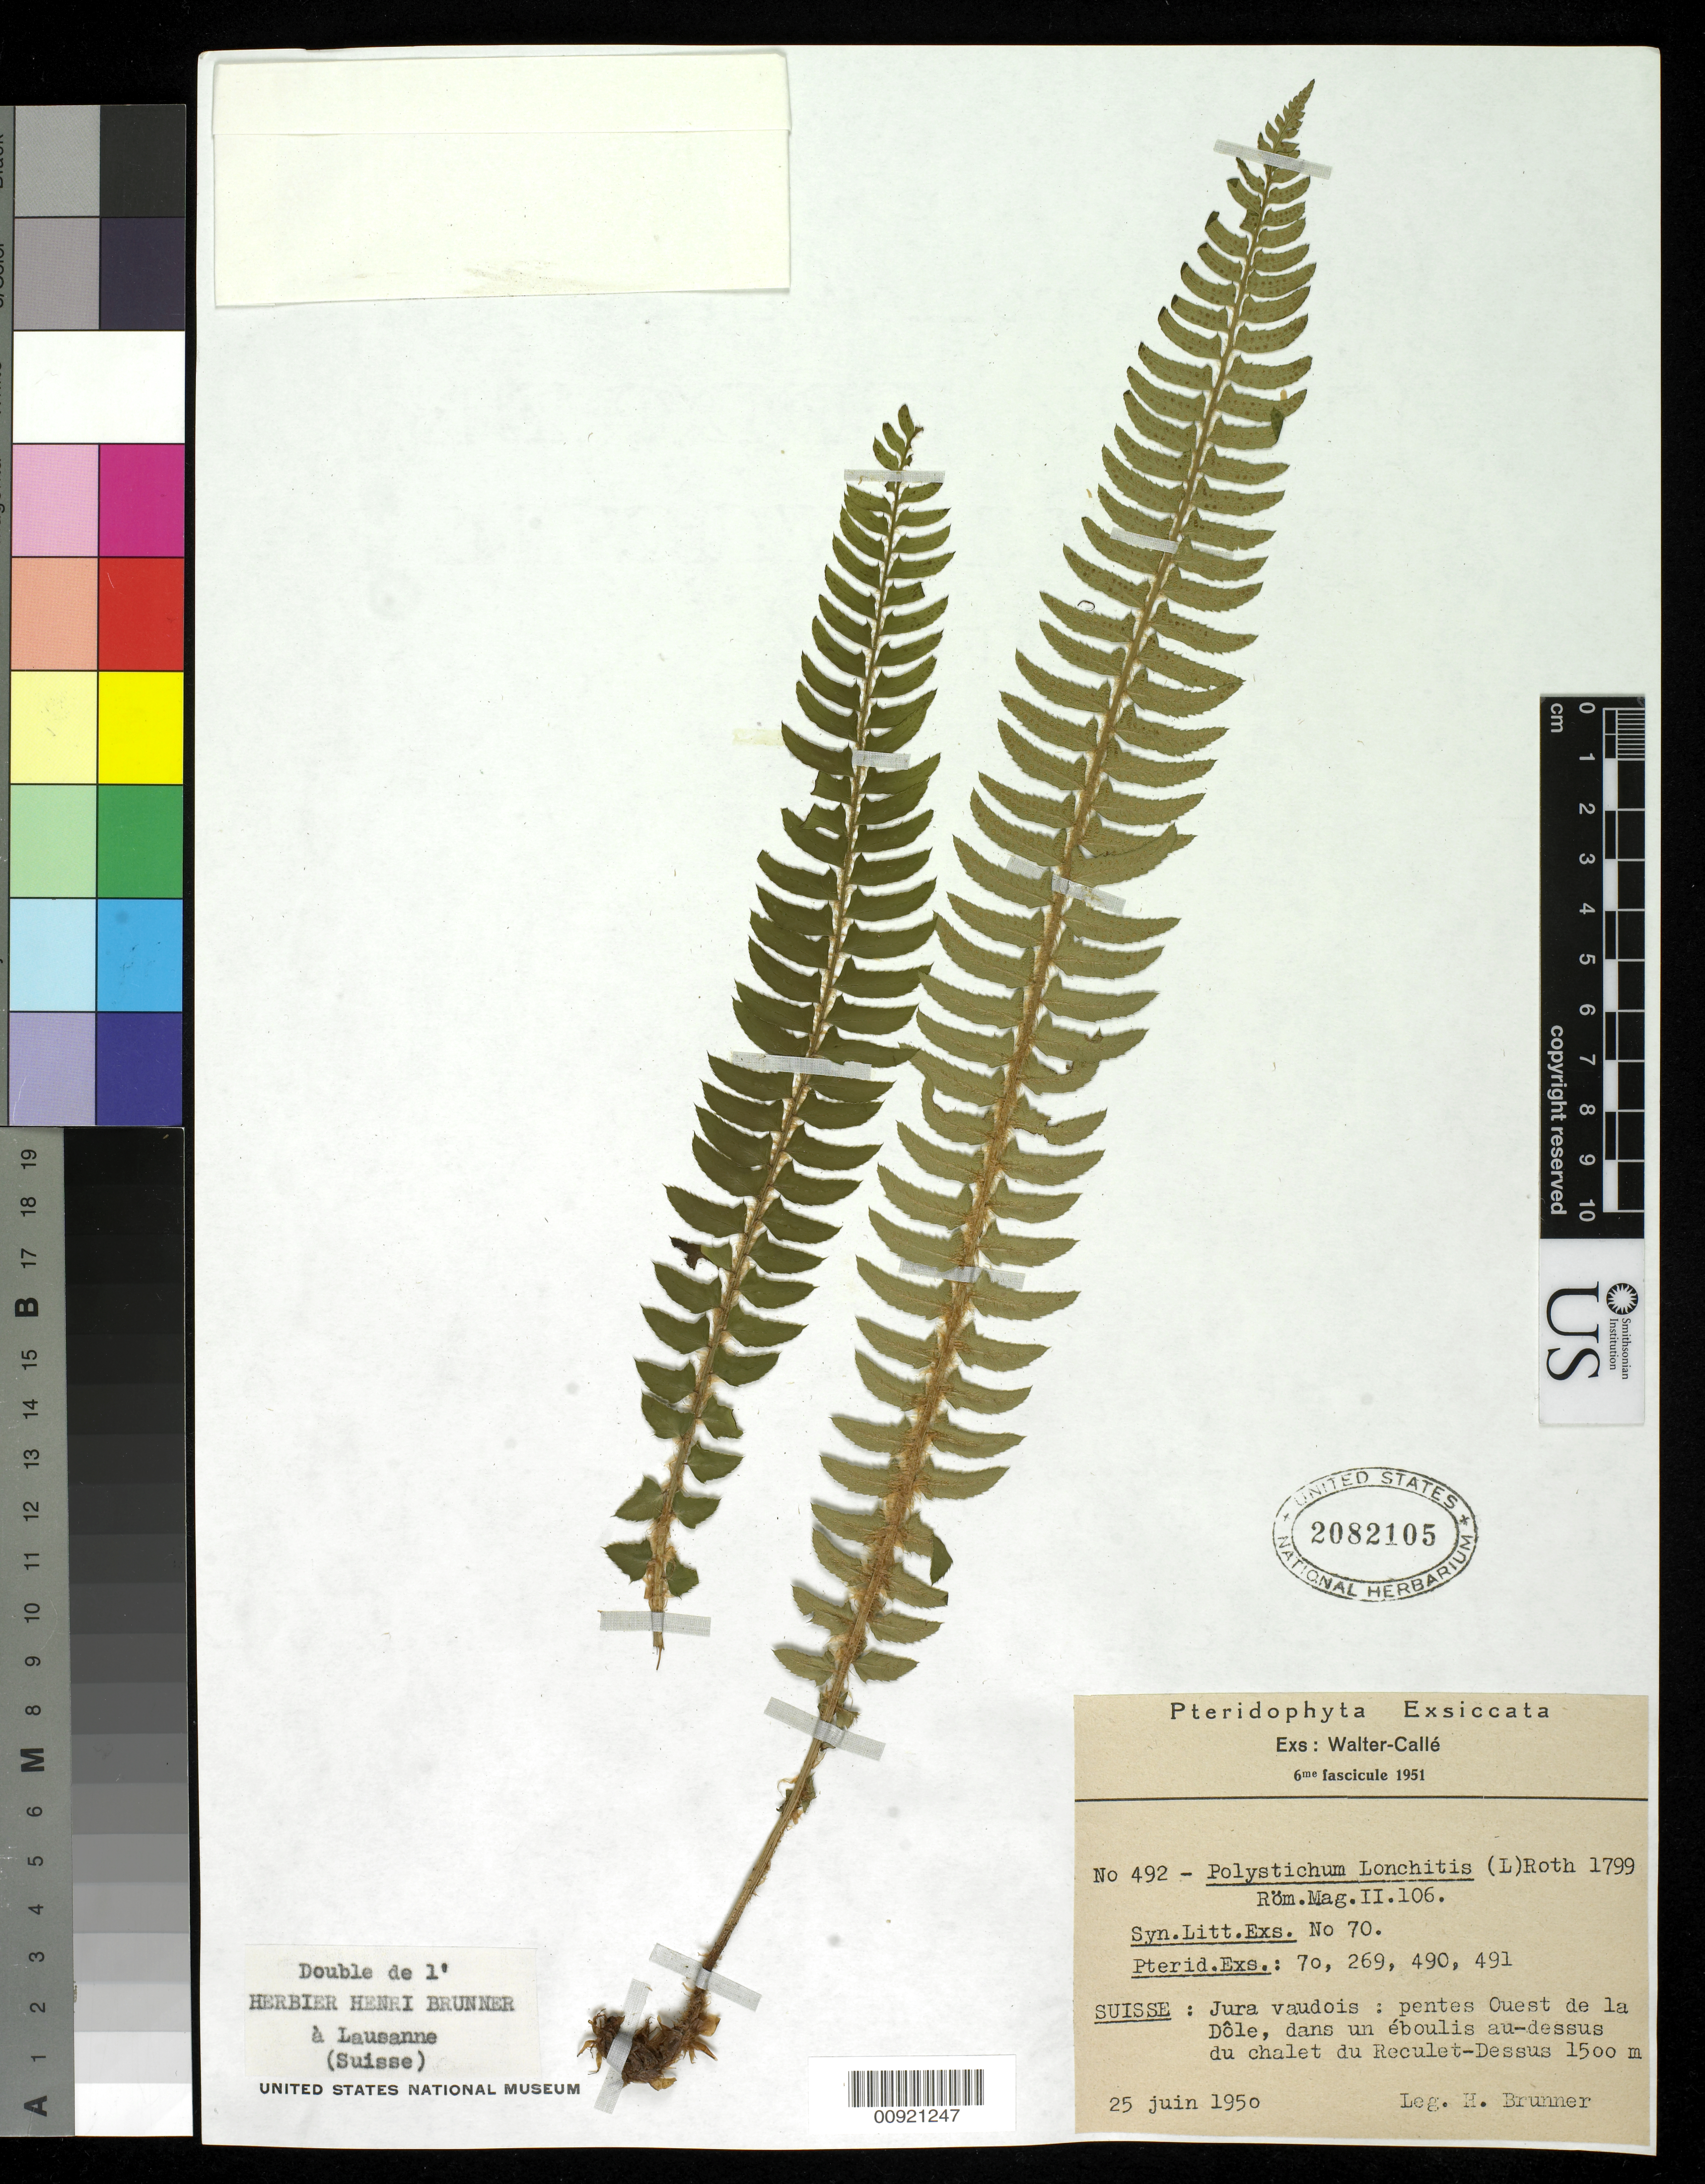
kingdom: Plantae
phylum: Tracheophyta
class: Polypodiopsida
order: Polypodiales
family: Dryopteridaceae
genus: Polystichum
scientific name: Polystichum lonchitis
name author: (Roth) L.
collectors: H. Brunner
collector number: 492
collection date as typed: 25 Jun 1950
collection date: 1950-06-25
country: Switzerland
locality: Jura vaudois: Pentes Quest de la Dôle, dans un éboulis au-dessus du chalet du Reculet-Dessus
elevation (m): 1500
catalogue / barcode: US 2082105